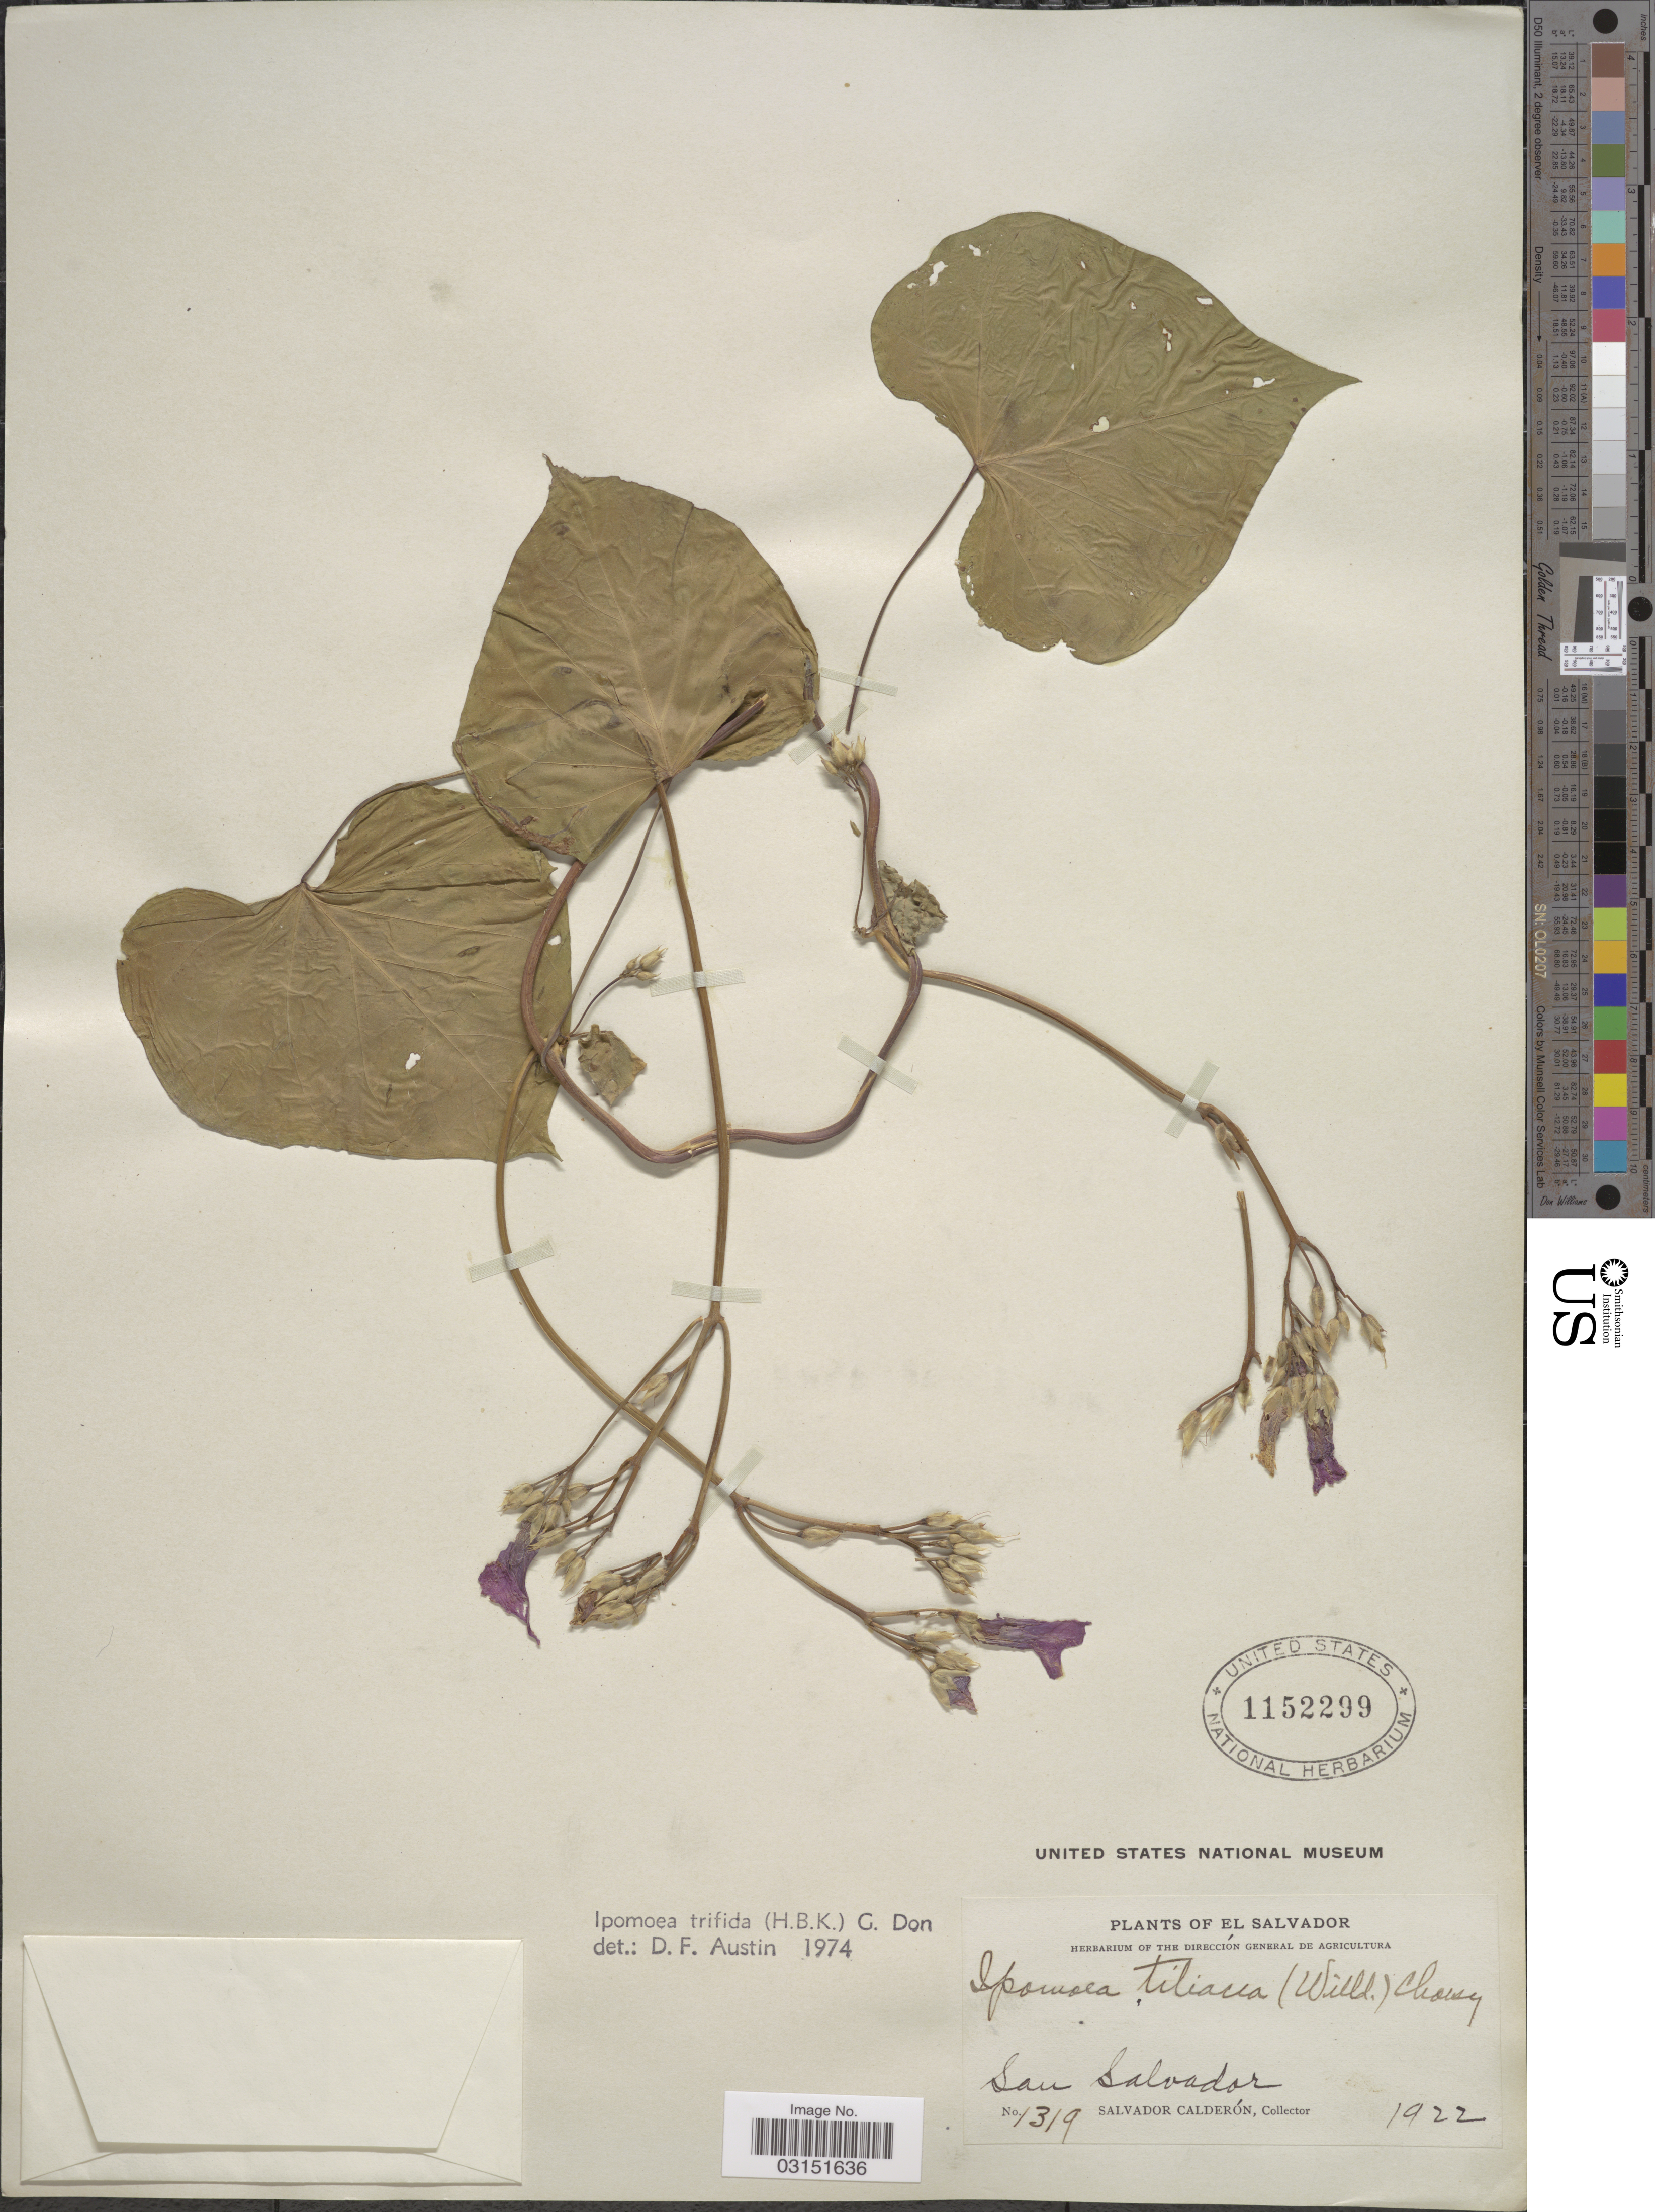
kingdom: Plantae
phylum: Tracheophyta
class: Magnoliopsida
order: Solanales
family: Convolvulaceae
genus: Ipomoea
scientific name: Ipomoea trifida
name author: (Kunth) G. Don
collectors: S. Calderón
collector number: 1319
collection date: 1922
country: El Salvador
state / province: San Salvador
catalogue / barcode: US 1152299